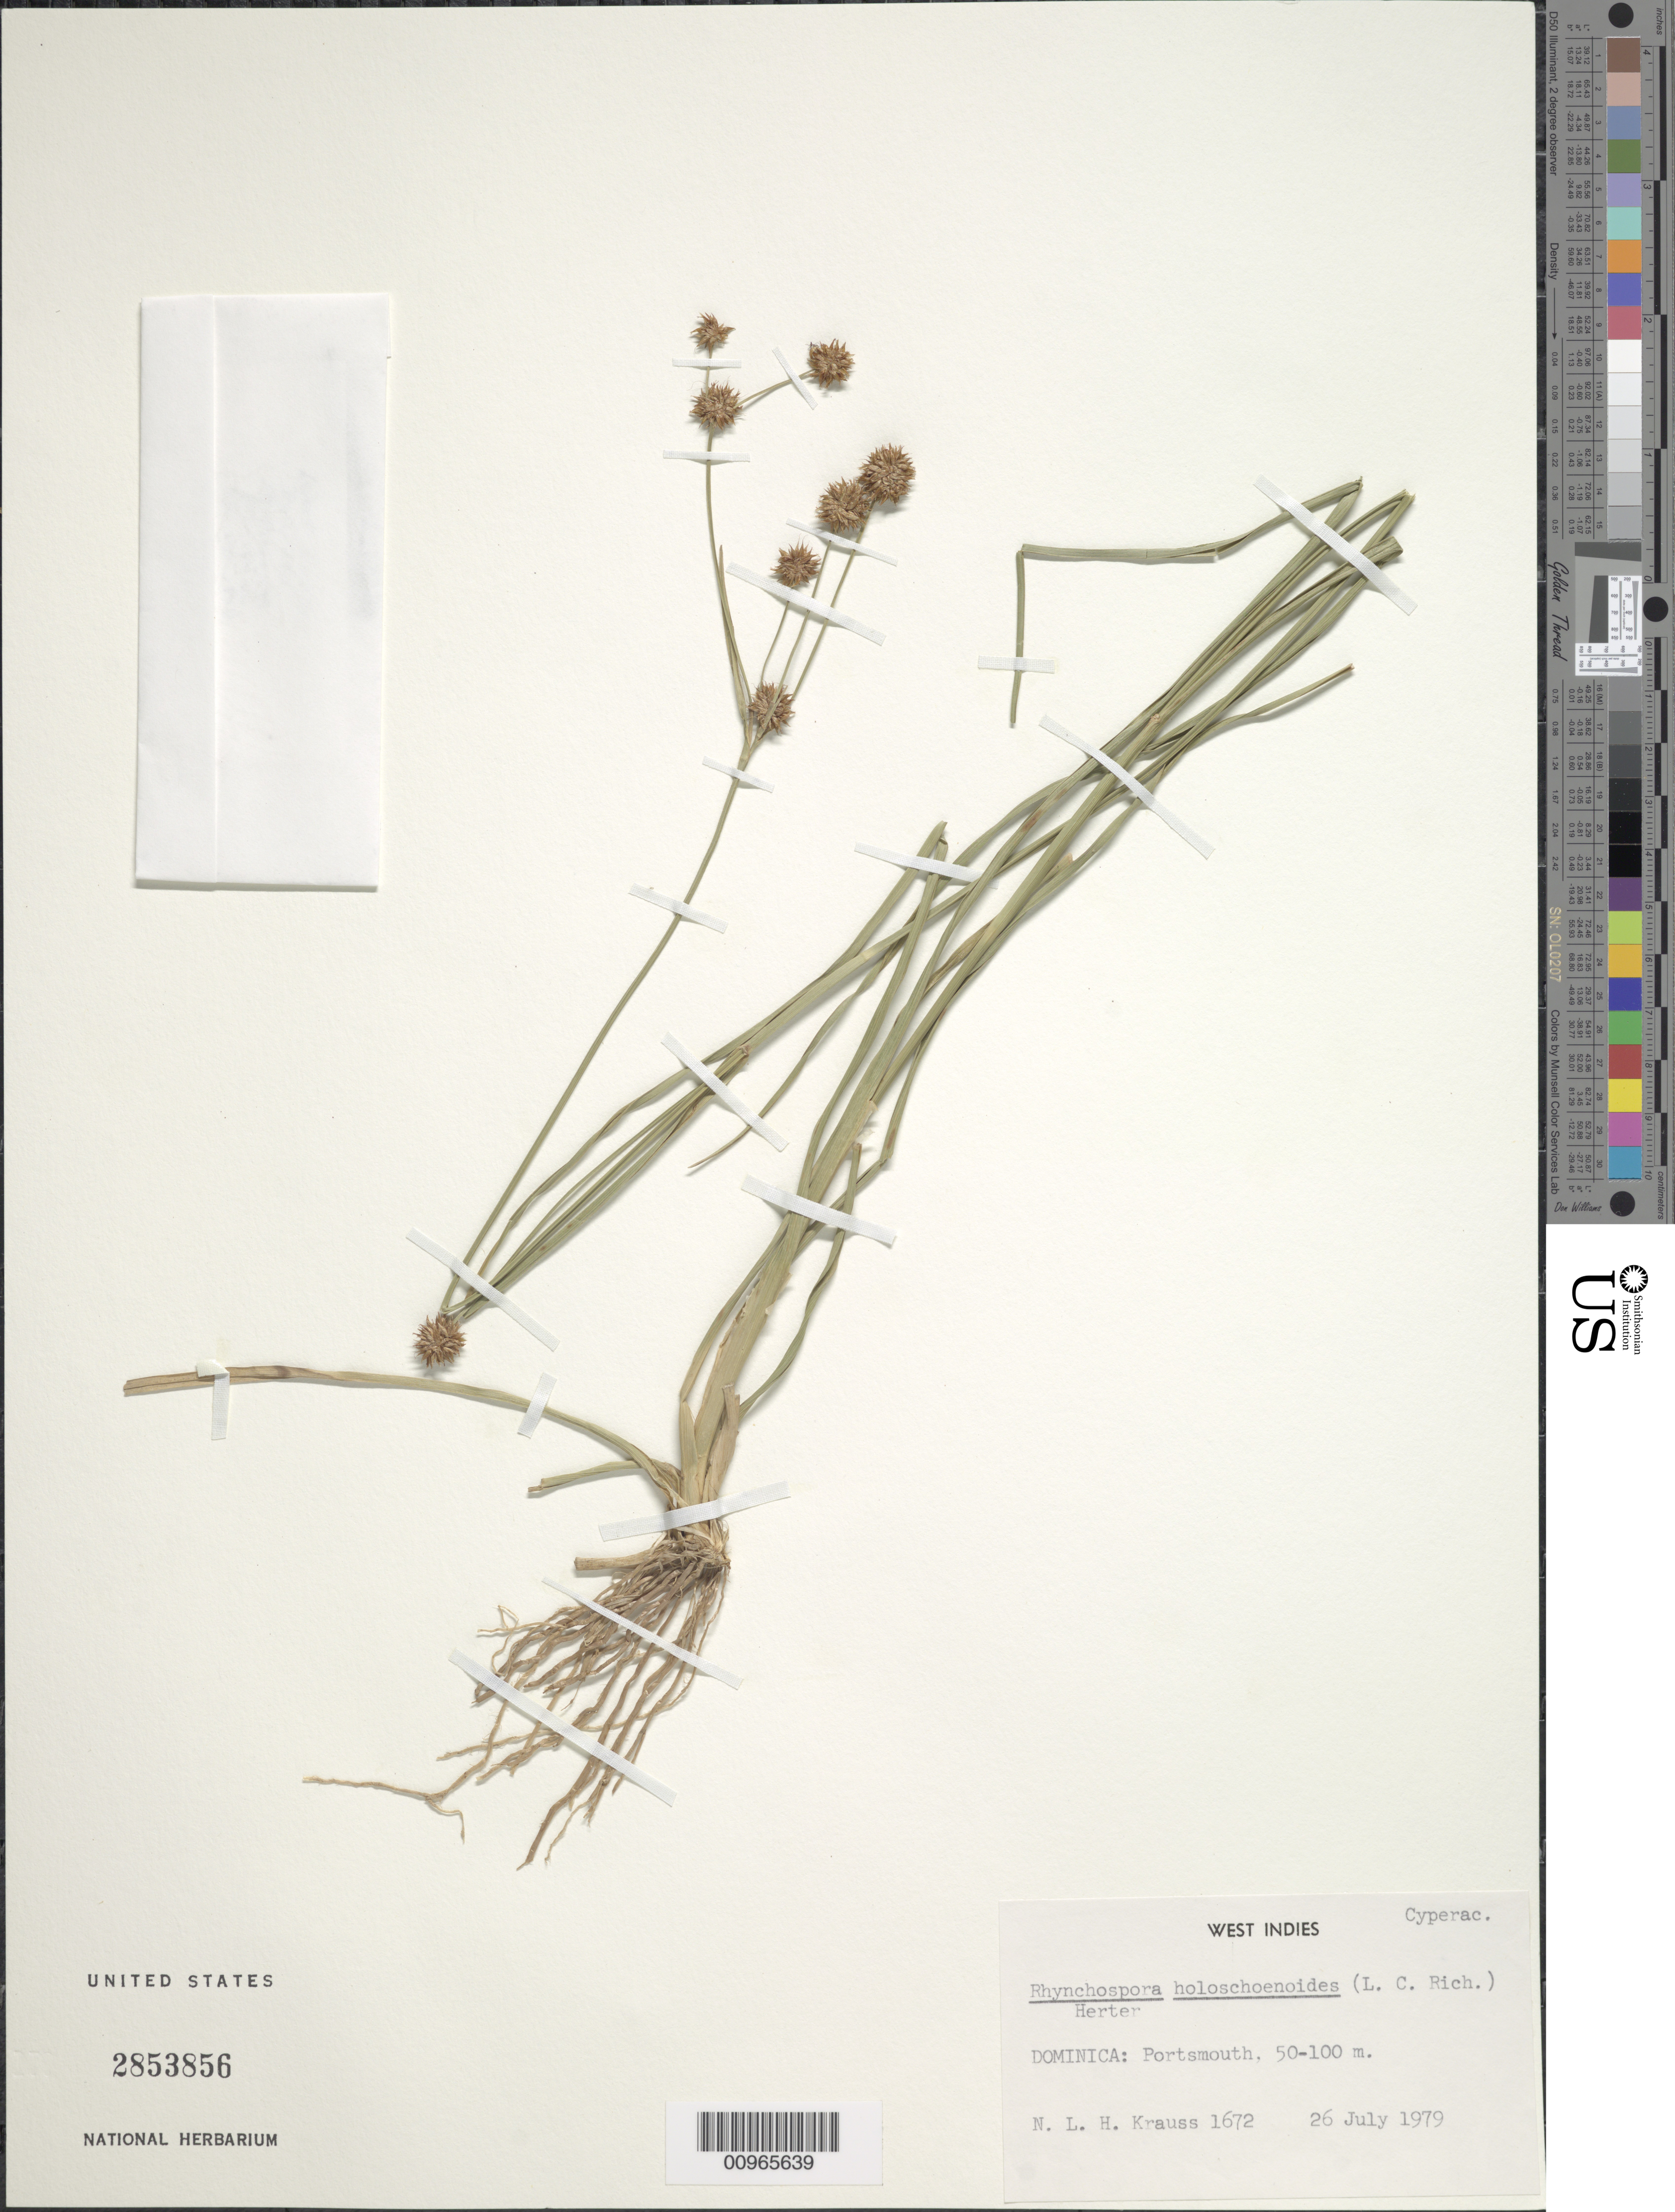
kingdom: Plantae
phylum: Tracheophyta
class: Liliopsida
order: Poales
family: Cyperaceae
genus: Rhynchospora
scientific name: Rhynchospora holoschoenoides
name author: (Rich.) Herter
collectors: N. Krauss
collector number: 1672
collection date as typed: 26 Jul 1979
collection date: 1979-07-26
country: Dominica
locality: Portsmouth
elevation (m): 50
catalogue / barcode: US 2853856